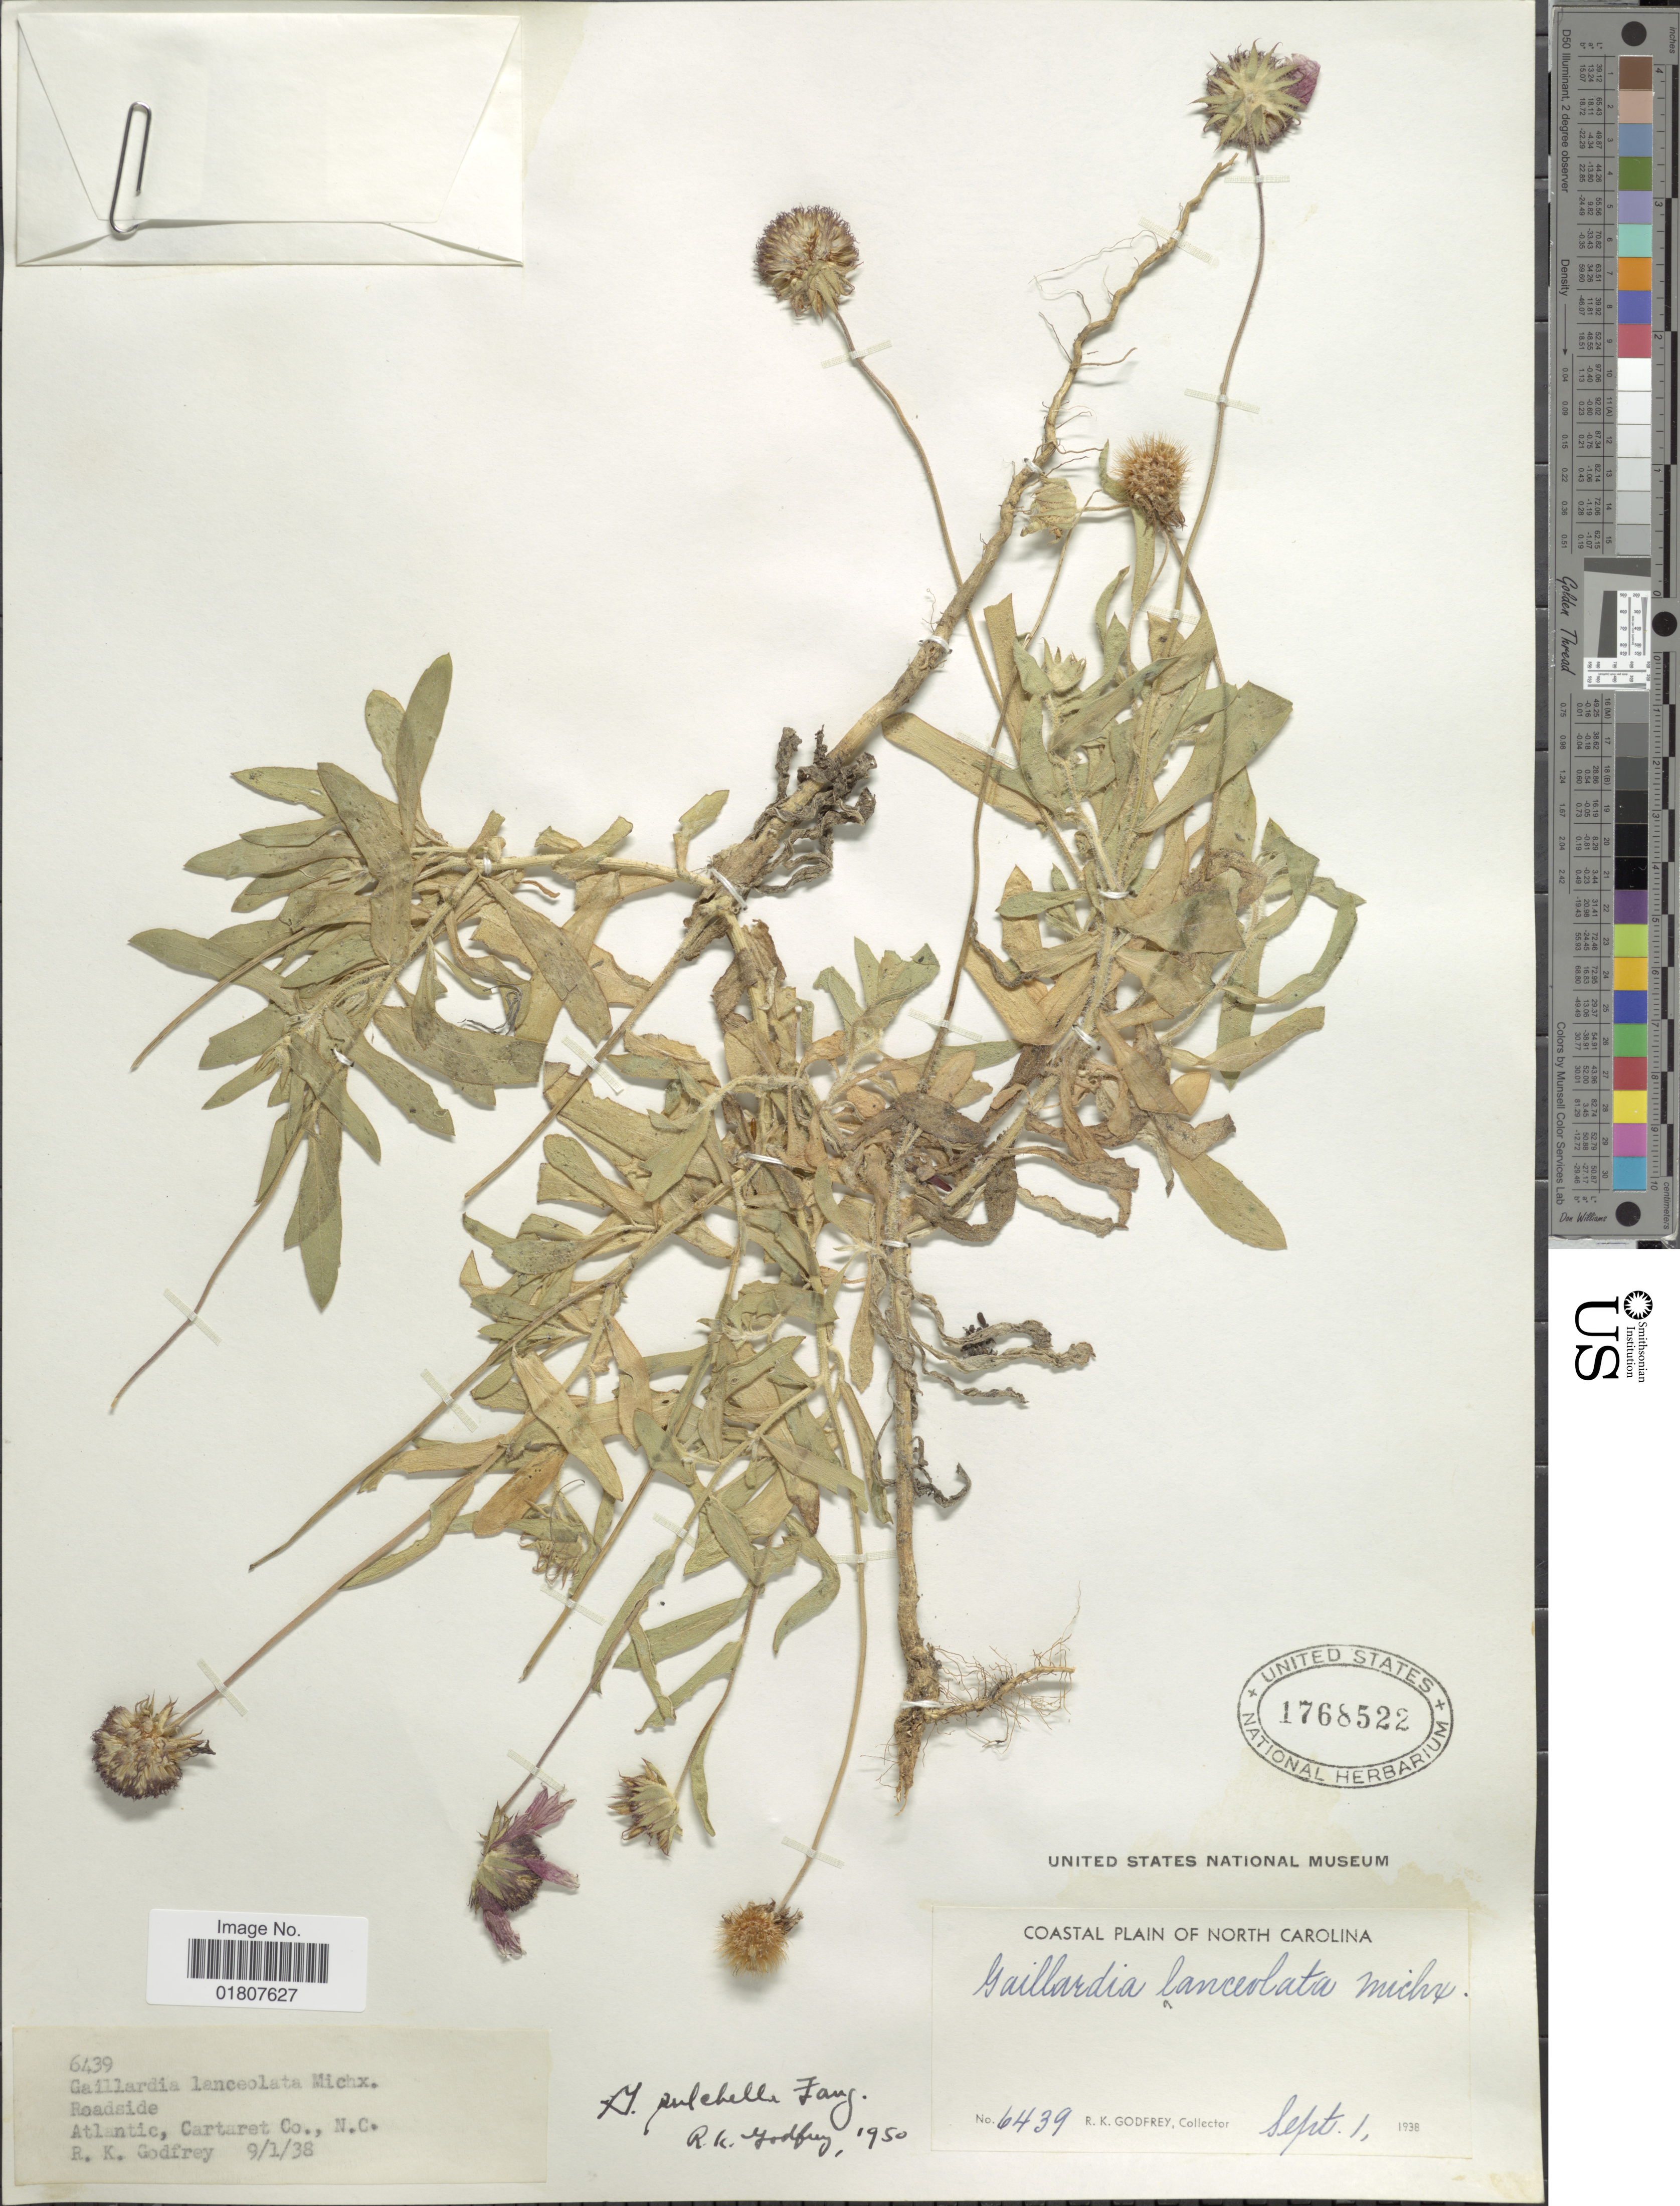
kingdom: Plantae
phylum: Tracheophyta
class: Magnoliopsida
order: Asterales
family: Asteraceae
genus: Gaillardia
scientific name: Gaillardia pulchella var. picta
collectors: R. K. Godfrey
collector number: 6439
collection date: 1938-09-01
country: United States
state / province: North Carolina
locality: Coastal plain of North Carolina. Roadside. Atlantic, Cartaret Co.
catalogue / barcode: US 1768522